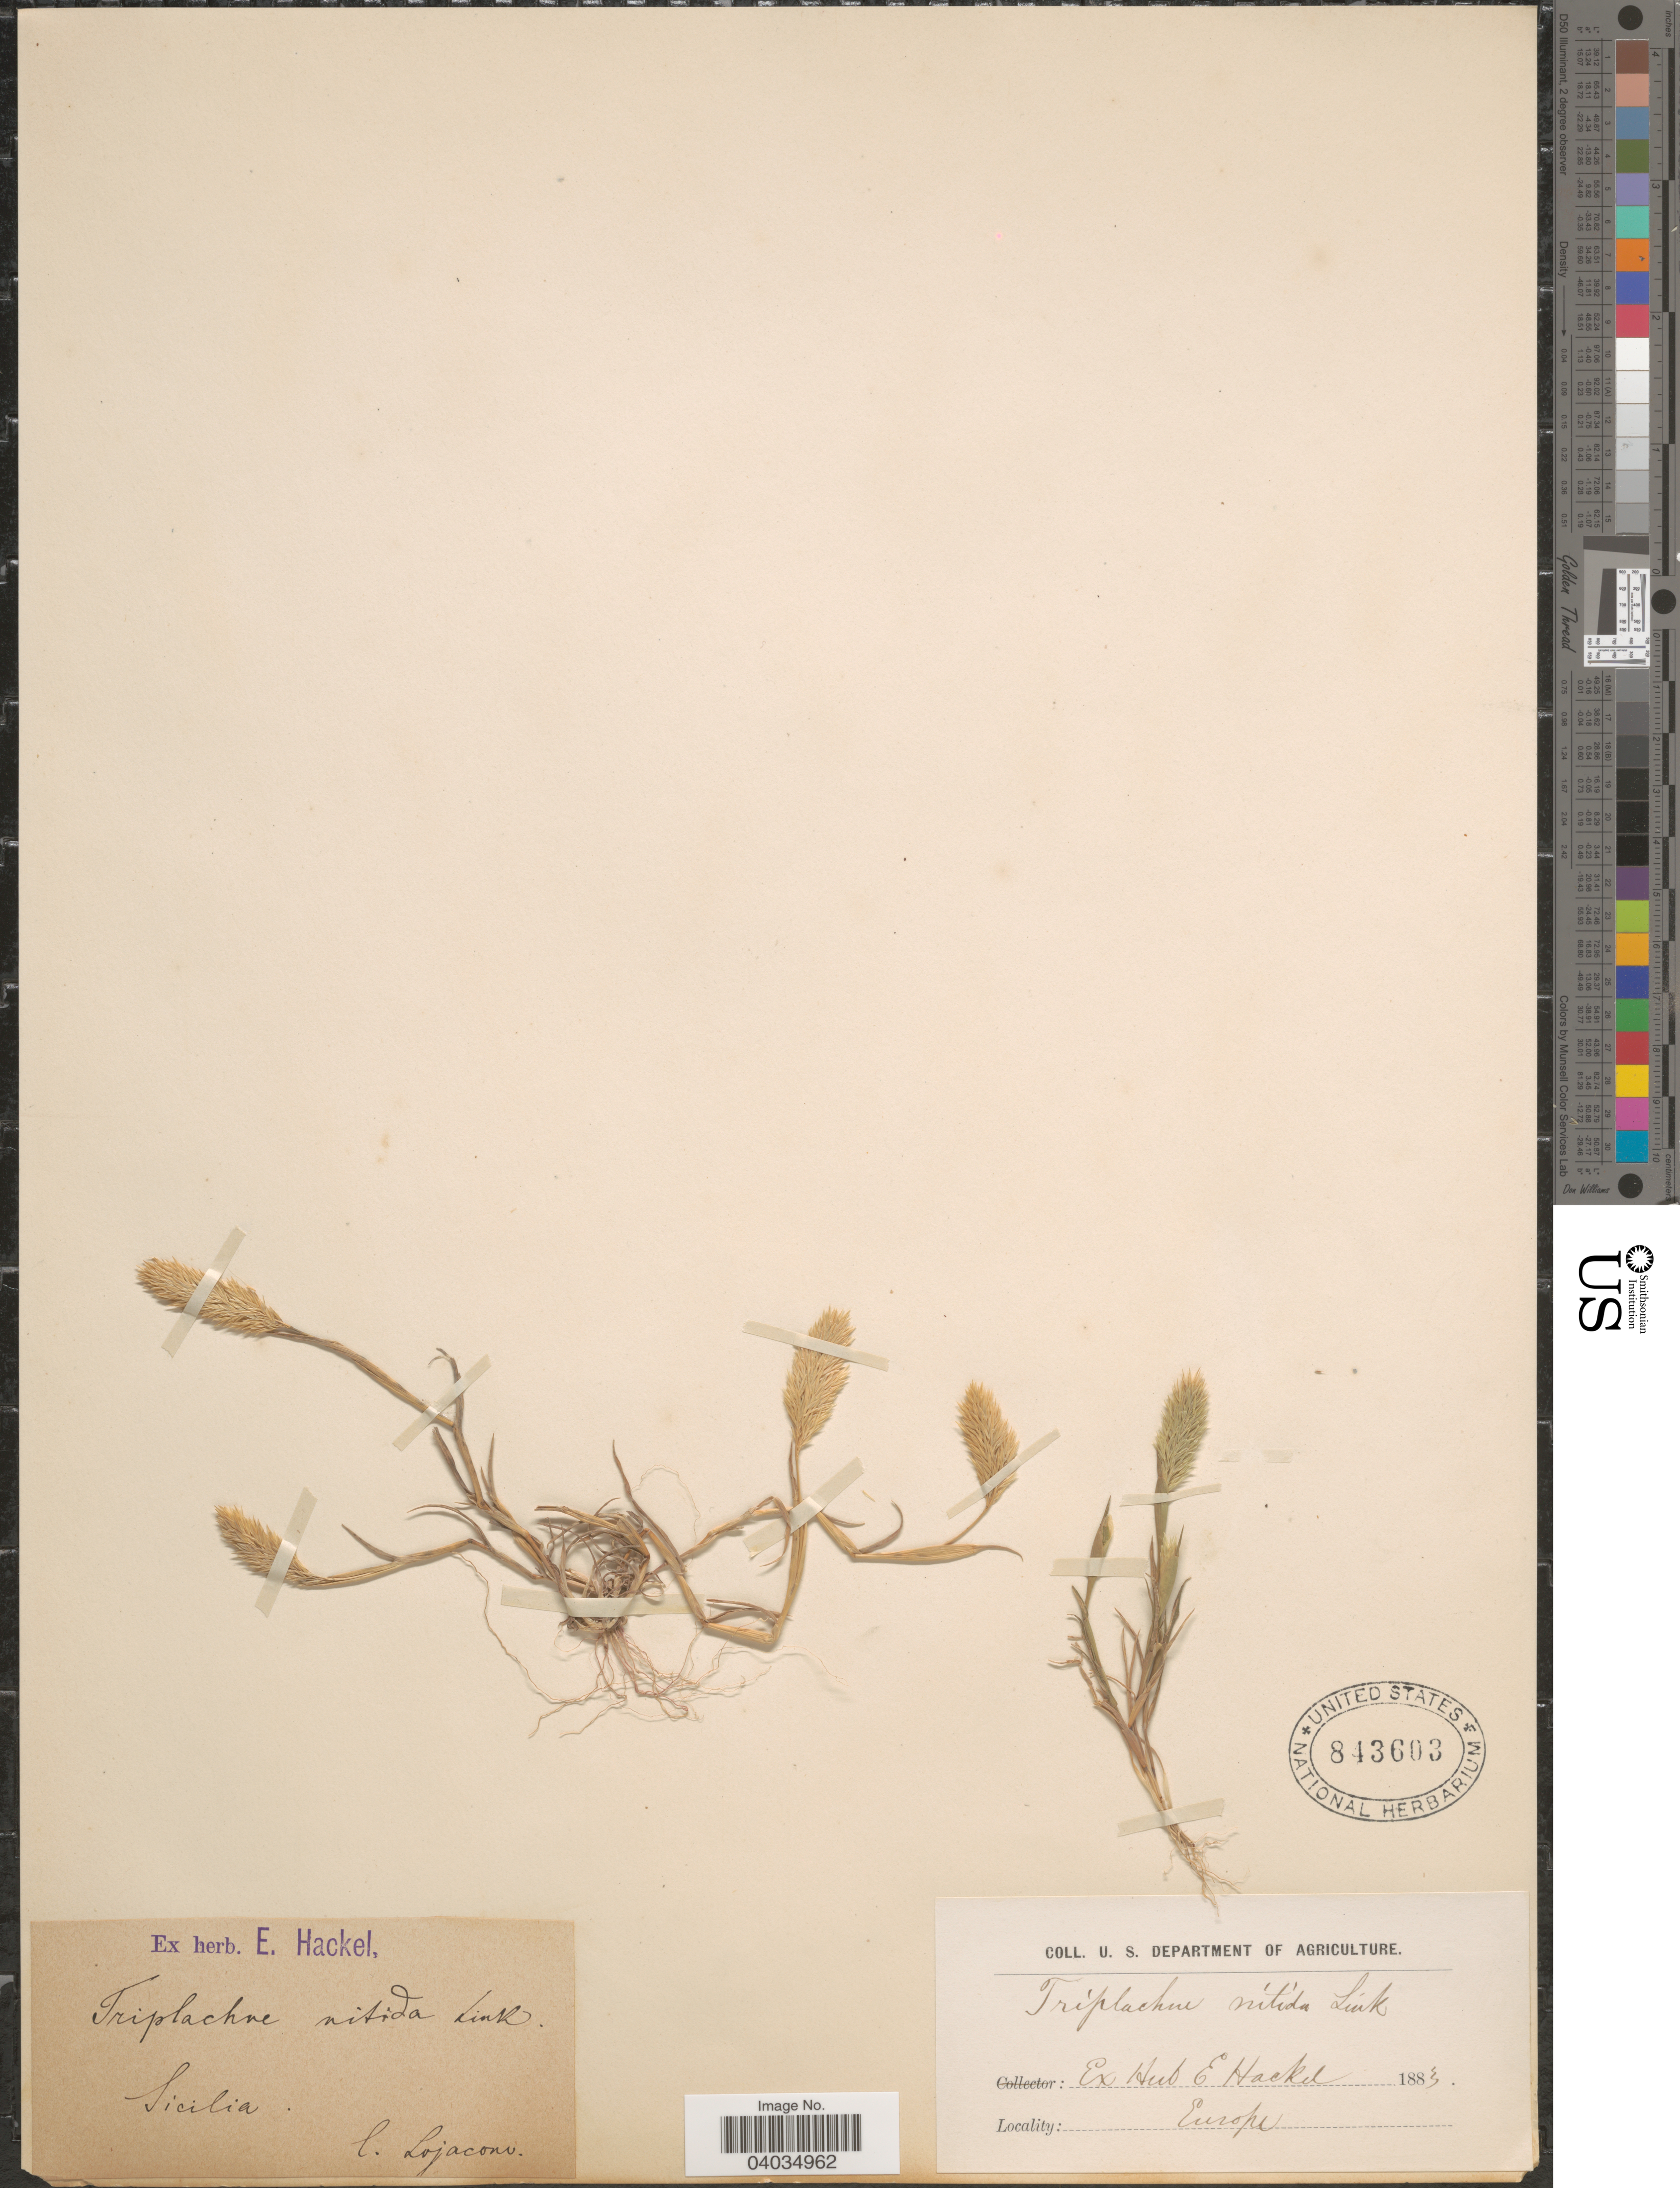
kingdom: Plantae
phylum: Tracheophyta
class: Liliopsida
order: Poales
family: Poaceae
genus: Triplachne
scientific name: Triplachne nitens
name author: (Gussone) Link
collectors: Lojacono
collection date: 1883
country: Italy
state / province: Siciliana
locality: Sicilia.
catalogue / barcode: US 843603